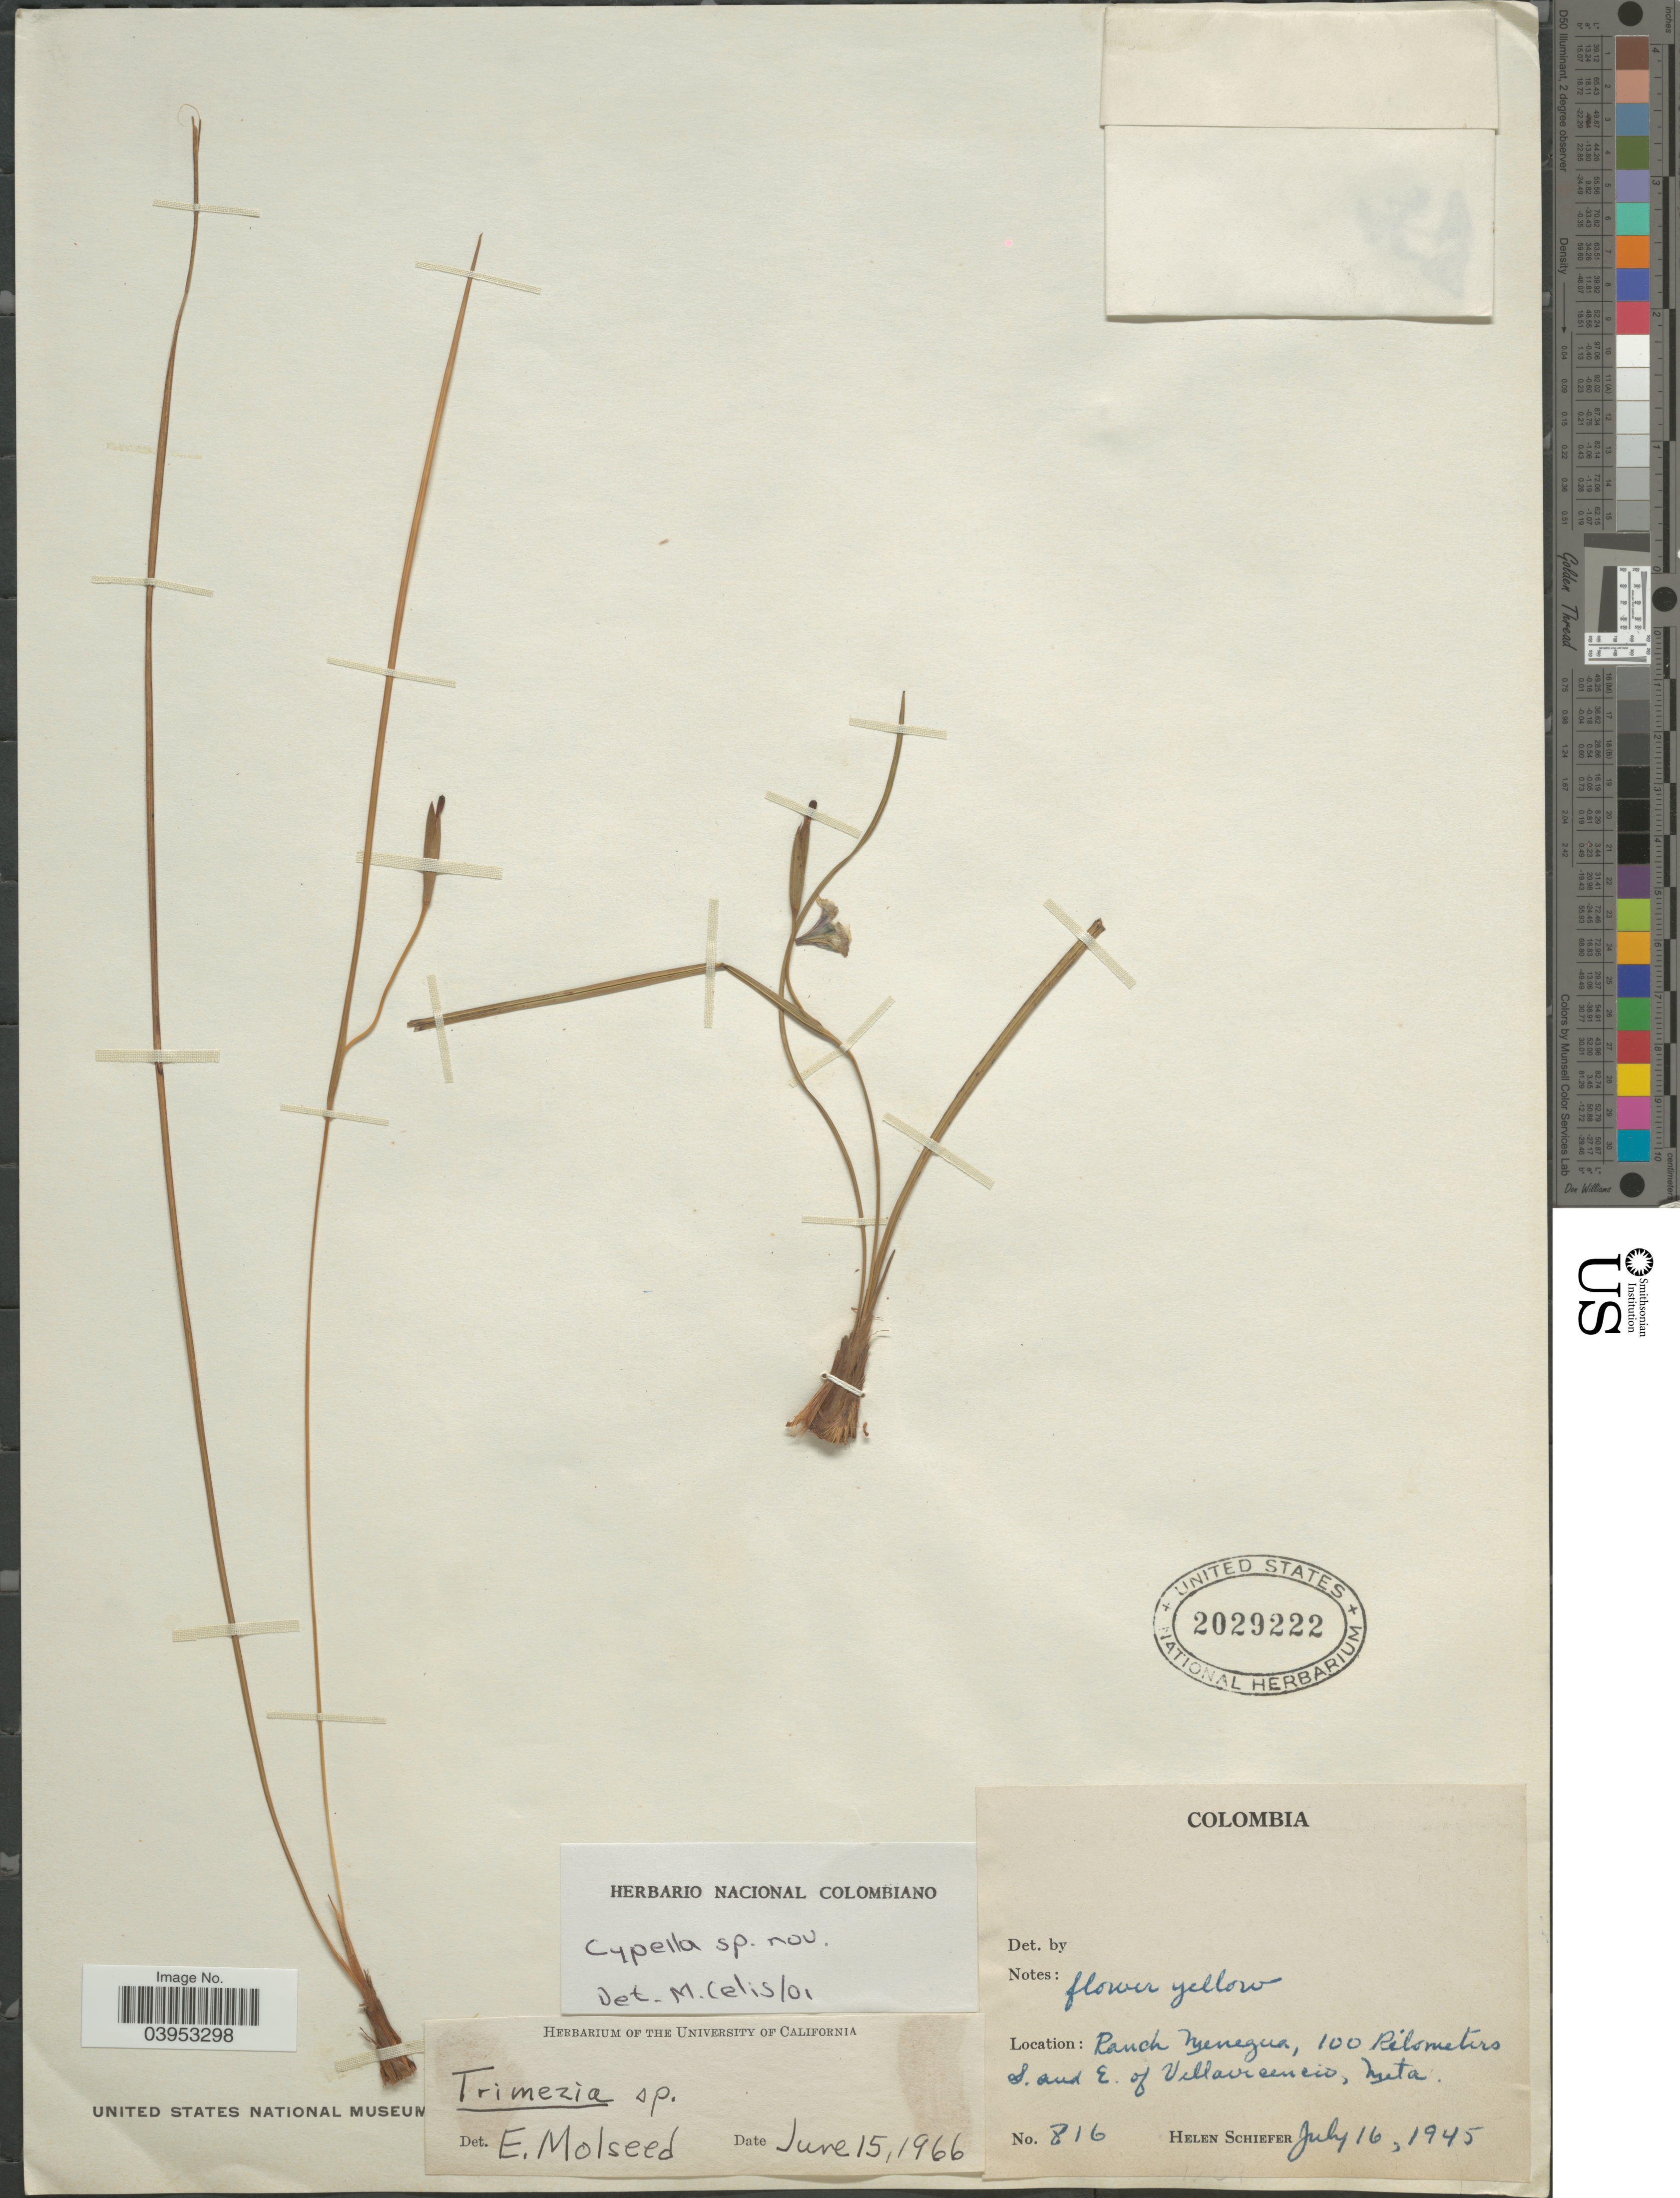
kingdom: Plantae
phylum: Tracheophyta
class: Liliopsida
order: Asparagales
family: Iridaceae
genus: Cypella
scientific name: Cypella sp.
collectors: H. Schiefer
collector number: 816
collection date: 1945-07-16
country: Colombia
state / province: Meta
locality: Ranch Menegua, 100 Kilometers S. and E. of Villavicencio.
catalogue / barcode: US 2029222